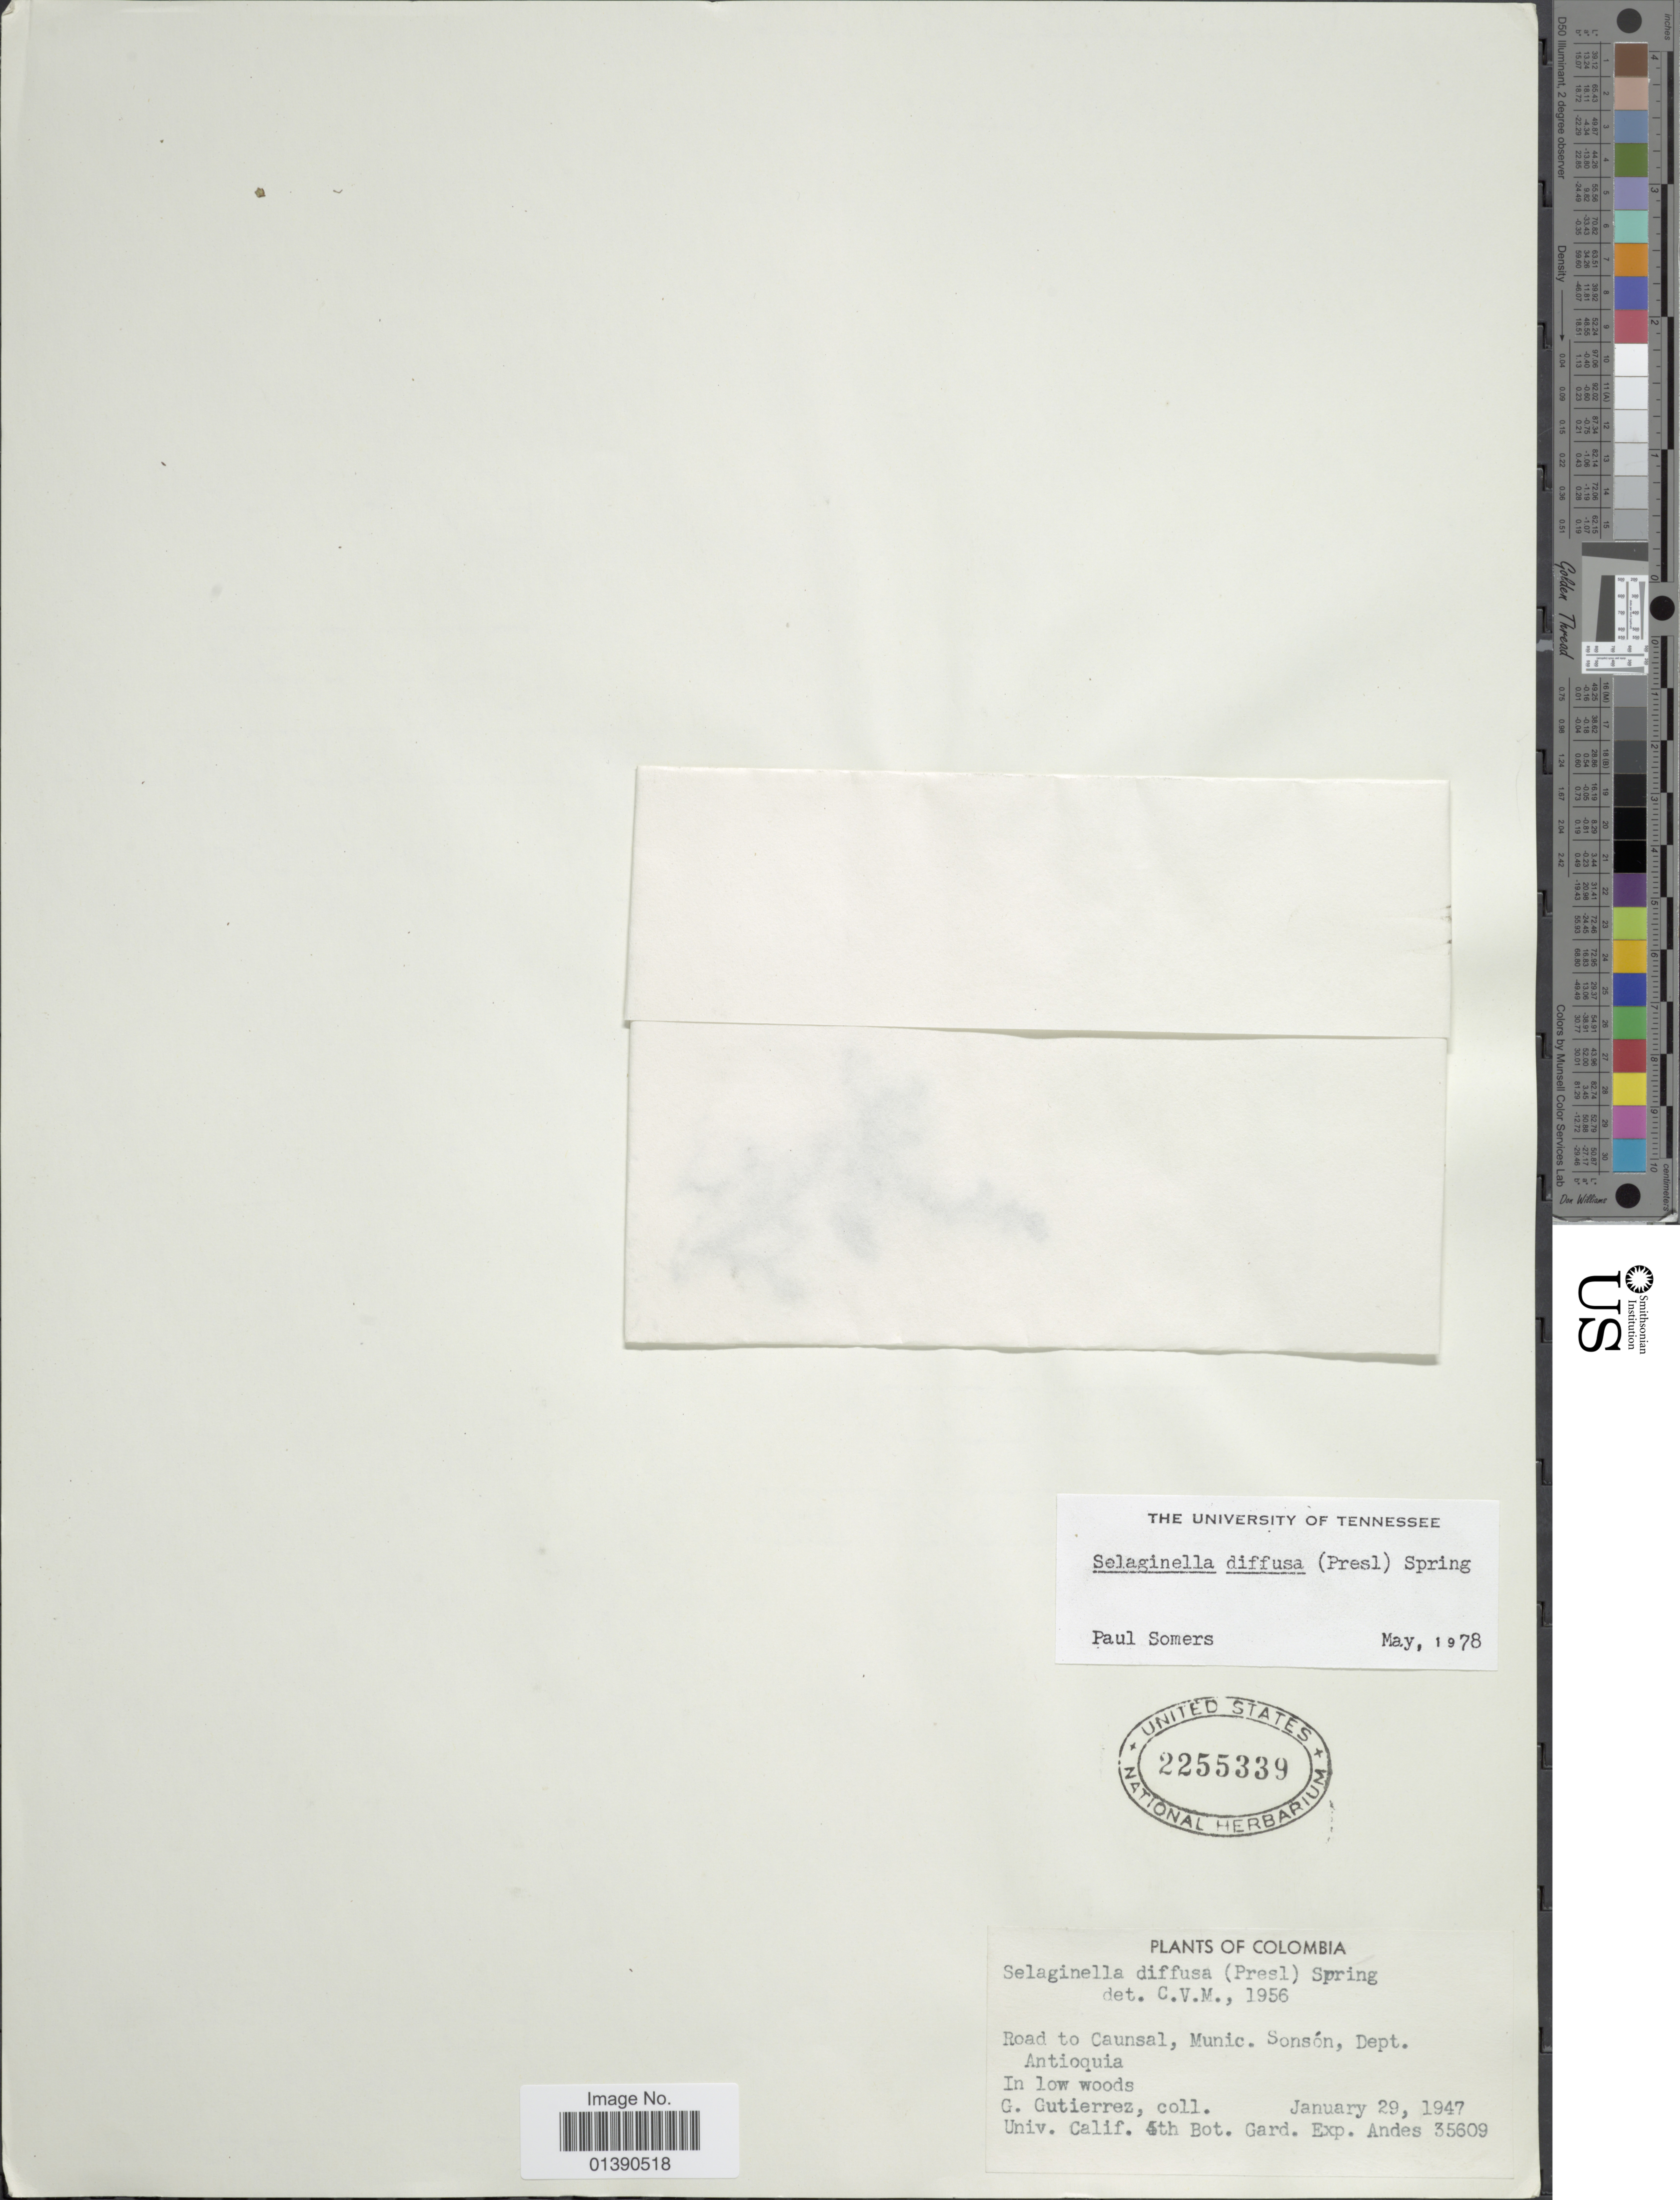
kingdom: Plantae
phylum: Tracheophyta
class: Lycopodiopsida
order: Selaginellales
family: Selaginellaceae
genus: Selaginella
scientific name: Selaginella diffusa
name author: (C. Presl) Spring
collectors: G. Gutierrez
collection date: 1947-01-29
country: Colombia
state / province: Antioquia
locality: Road to Caunsal, Munic. Sonsón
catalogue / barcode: US 2255339